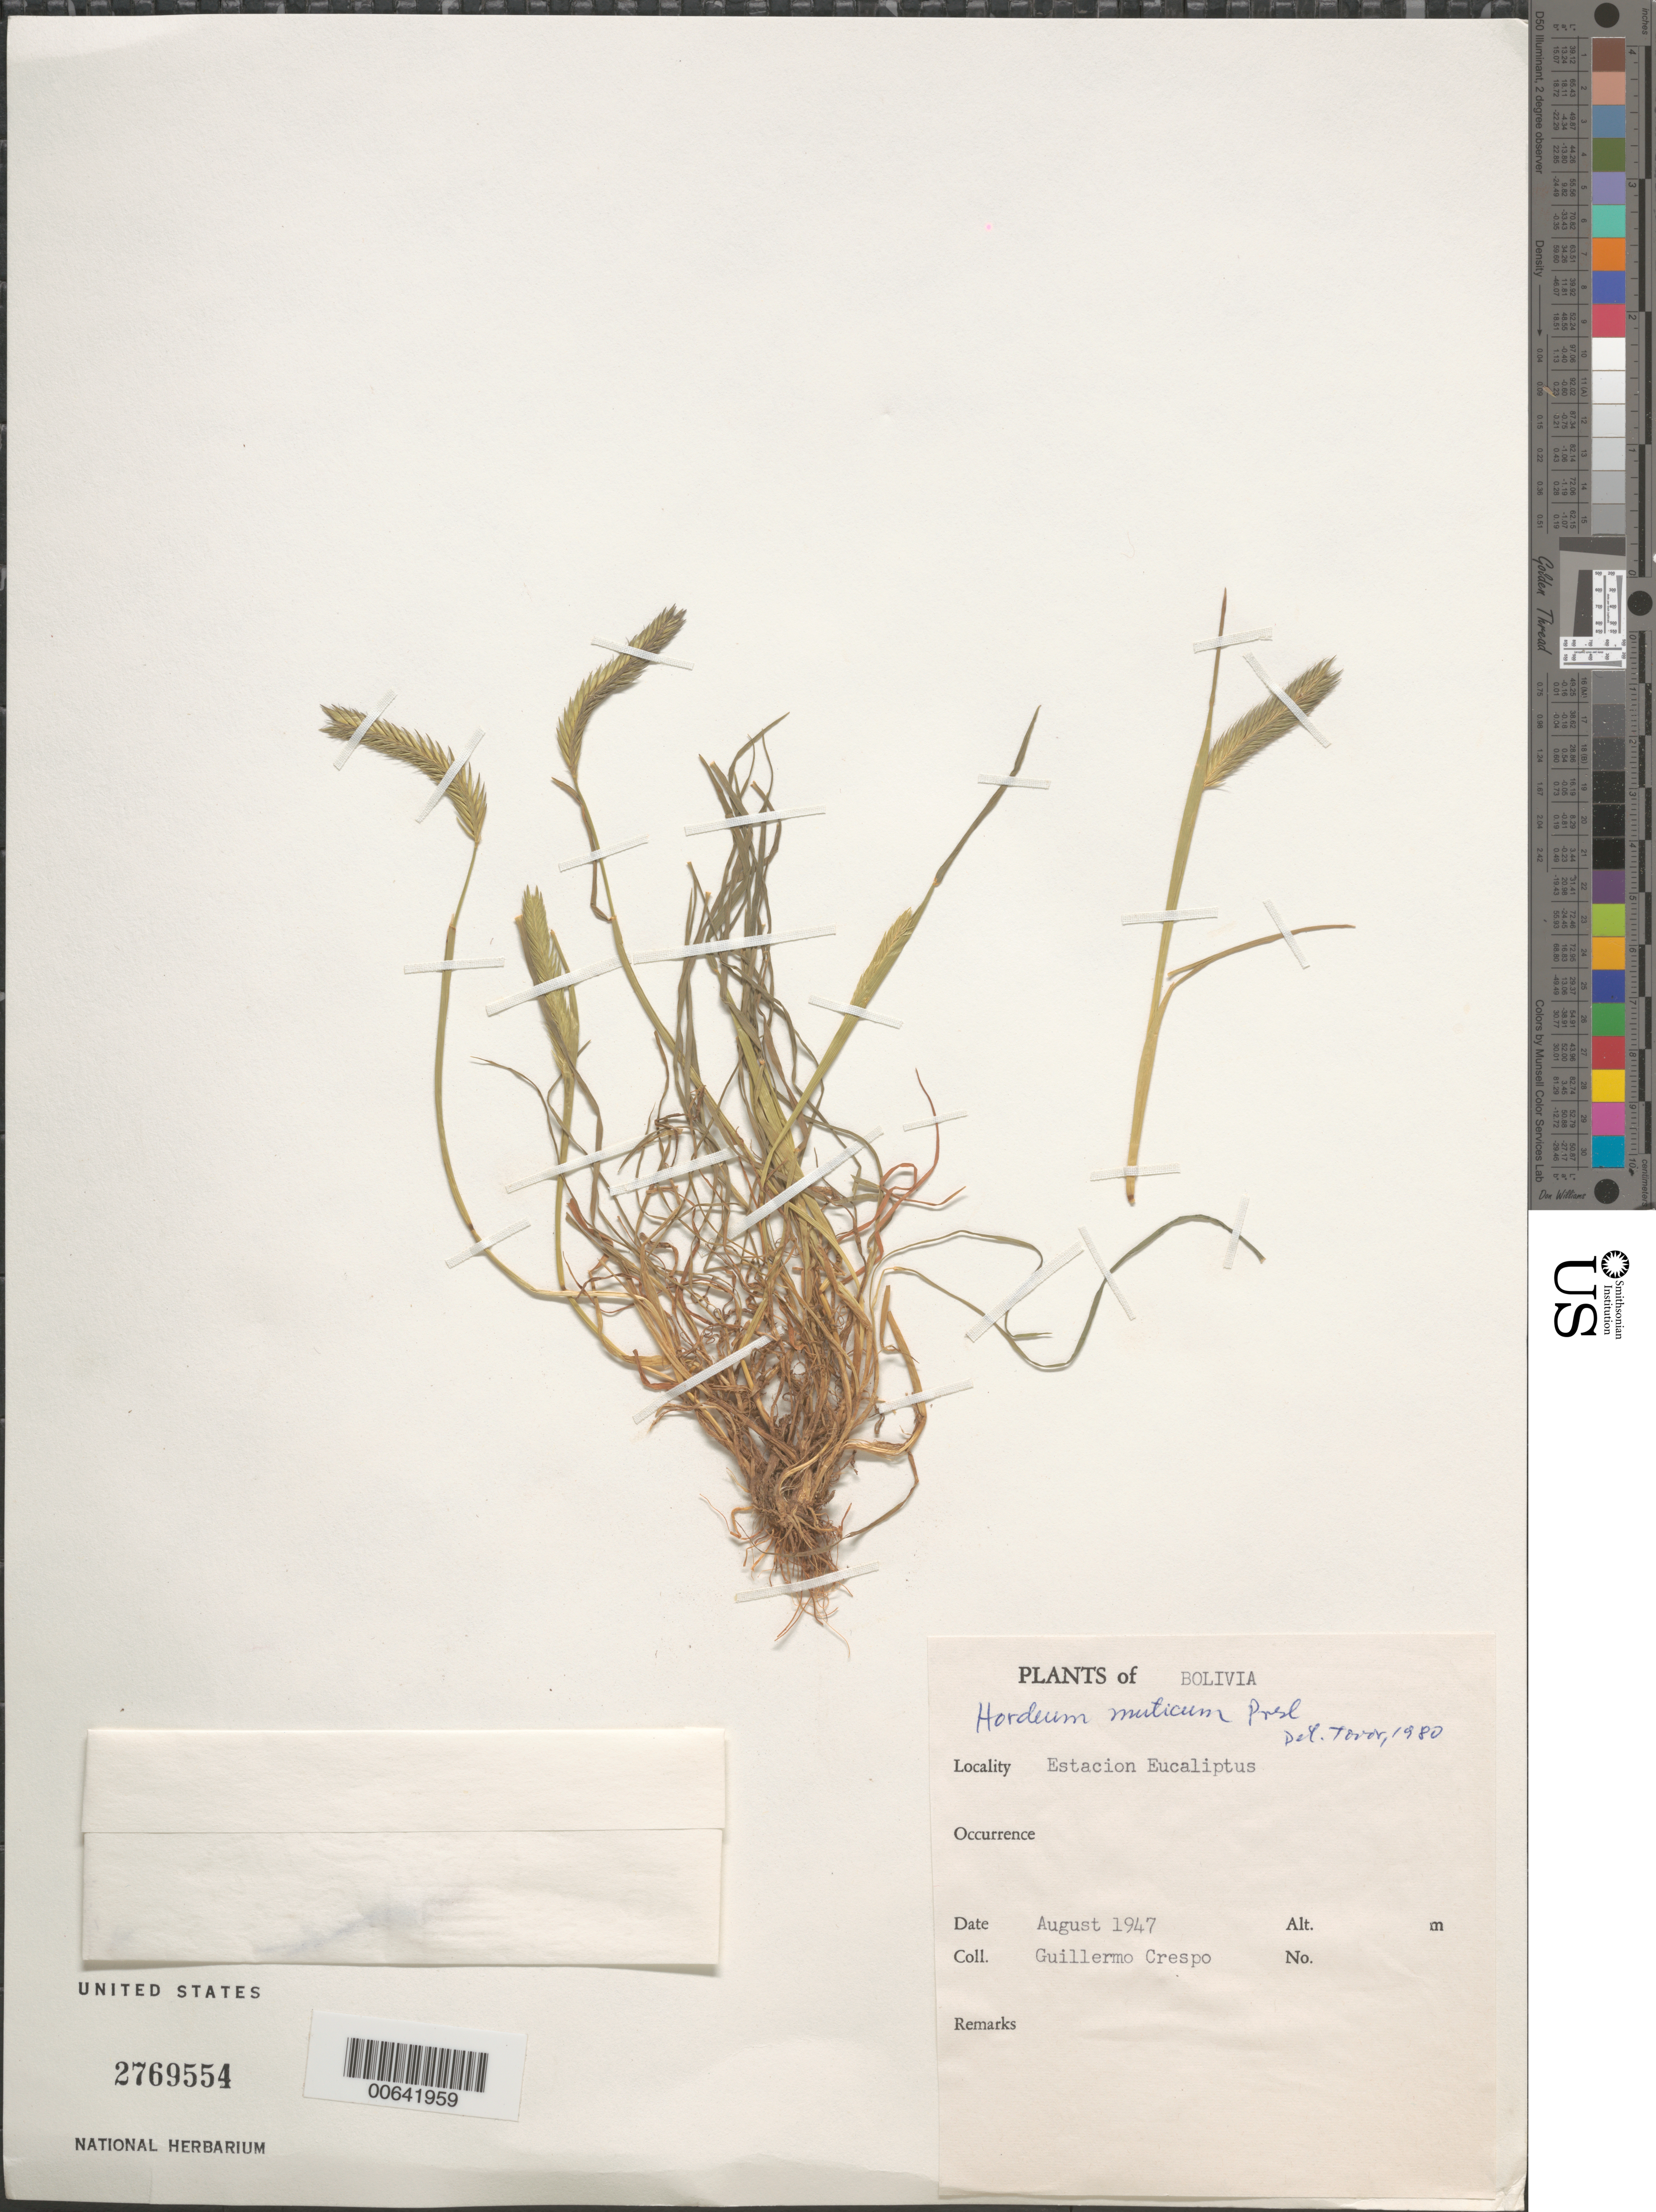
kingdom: Plantae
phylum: Tracheophyta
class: Liliopsida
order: Poales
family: Poaceae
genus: Hordeum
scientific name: Hordeum muticum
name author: J. Presl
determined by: Tovor, O.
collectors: G. Crespo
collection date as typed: Aug 1947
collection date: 1947-08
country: Bolivia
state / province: La Paz (?)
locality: Estación Eucalptus. Bolivia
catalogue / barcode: US 2769554